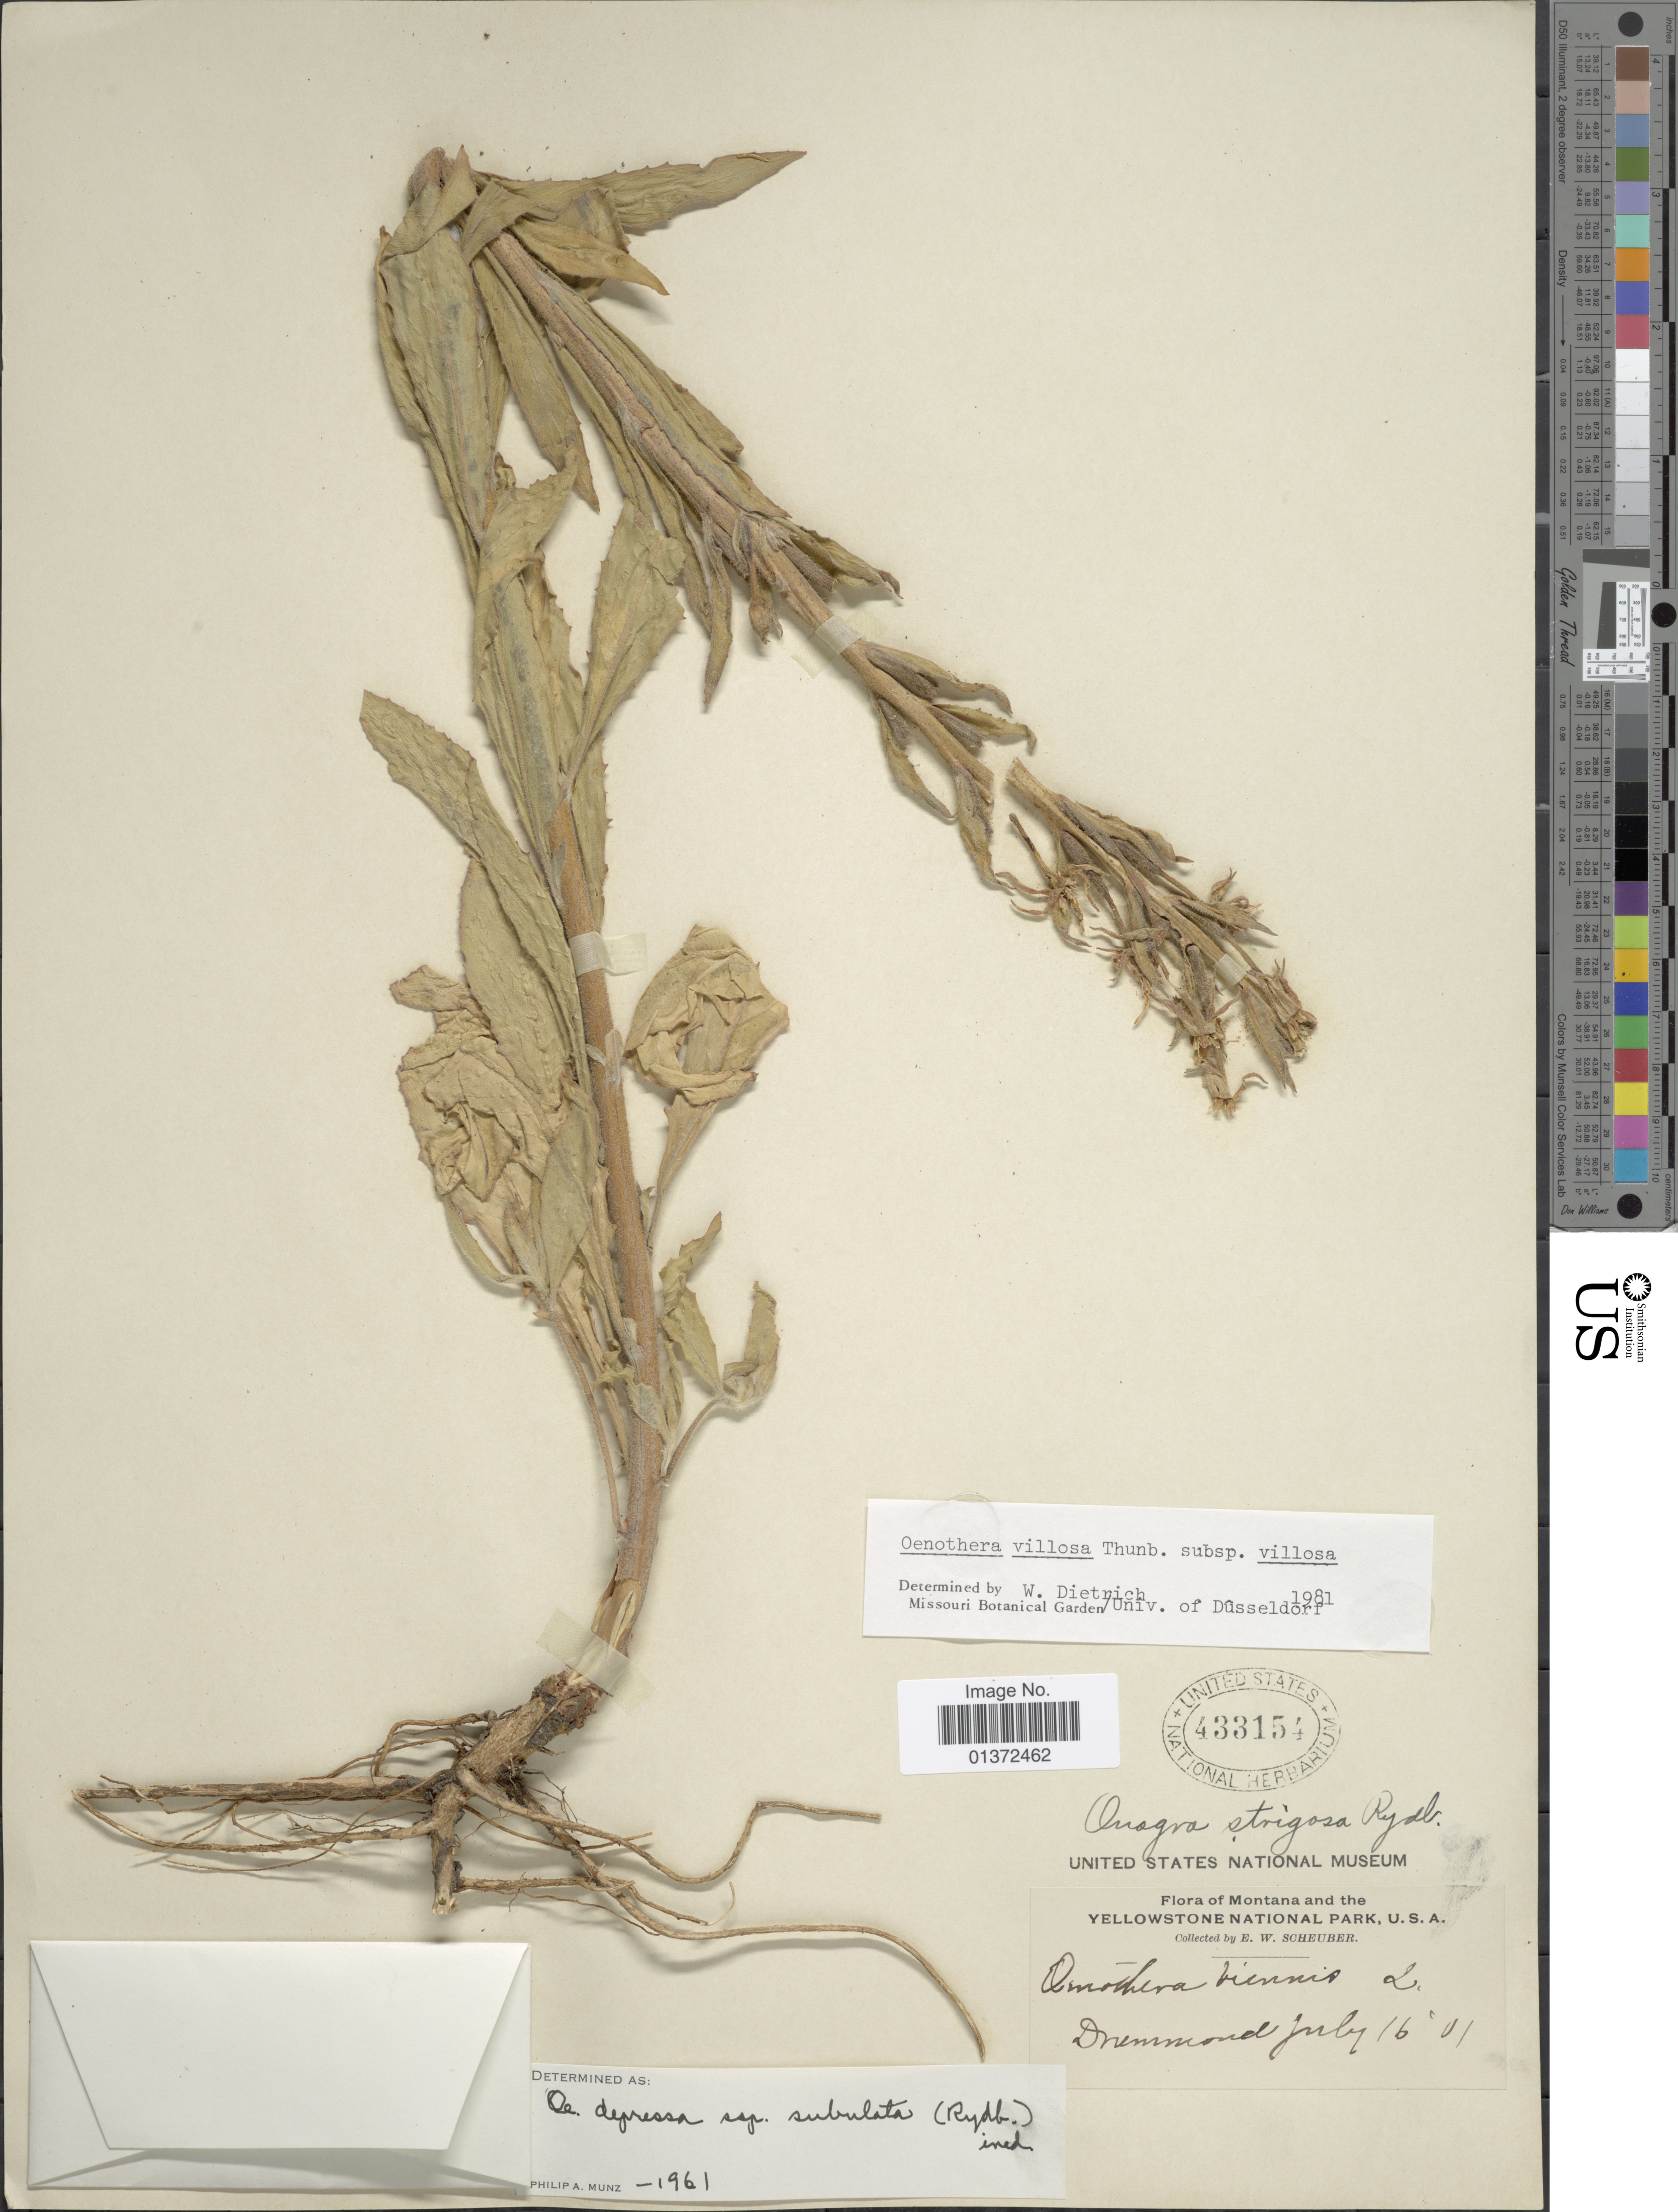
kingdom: Plantae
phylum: Tracheophyta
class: Magnoliopsida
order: Myrtales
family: Onagraceae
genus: Oenothera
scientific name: Oenothera villosa subsp. villosa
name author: Thunb.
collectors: E. Scheuber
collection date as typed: Transcribed d/m/y: 16/7/1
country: United States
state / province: Montana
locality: Yellowstone National Park, Drummond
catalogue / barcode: US 433154